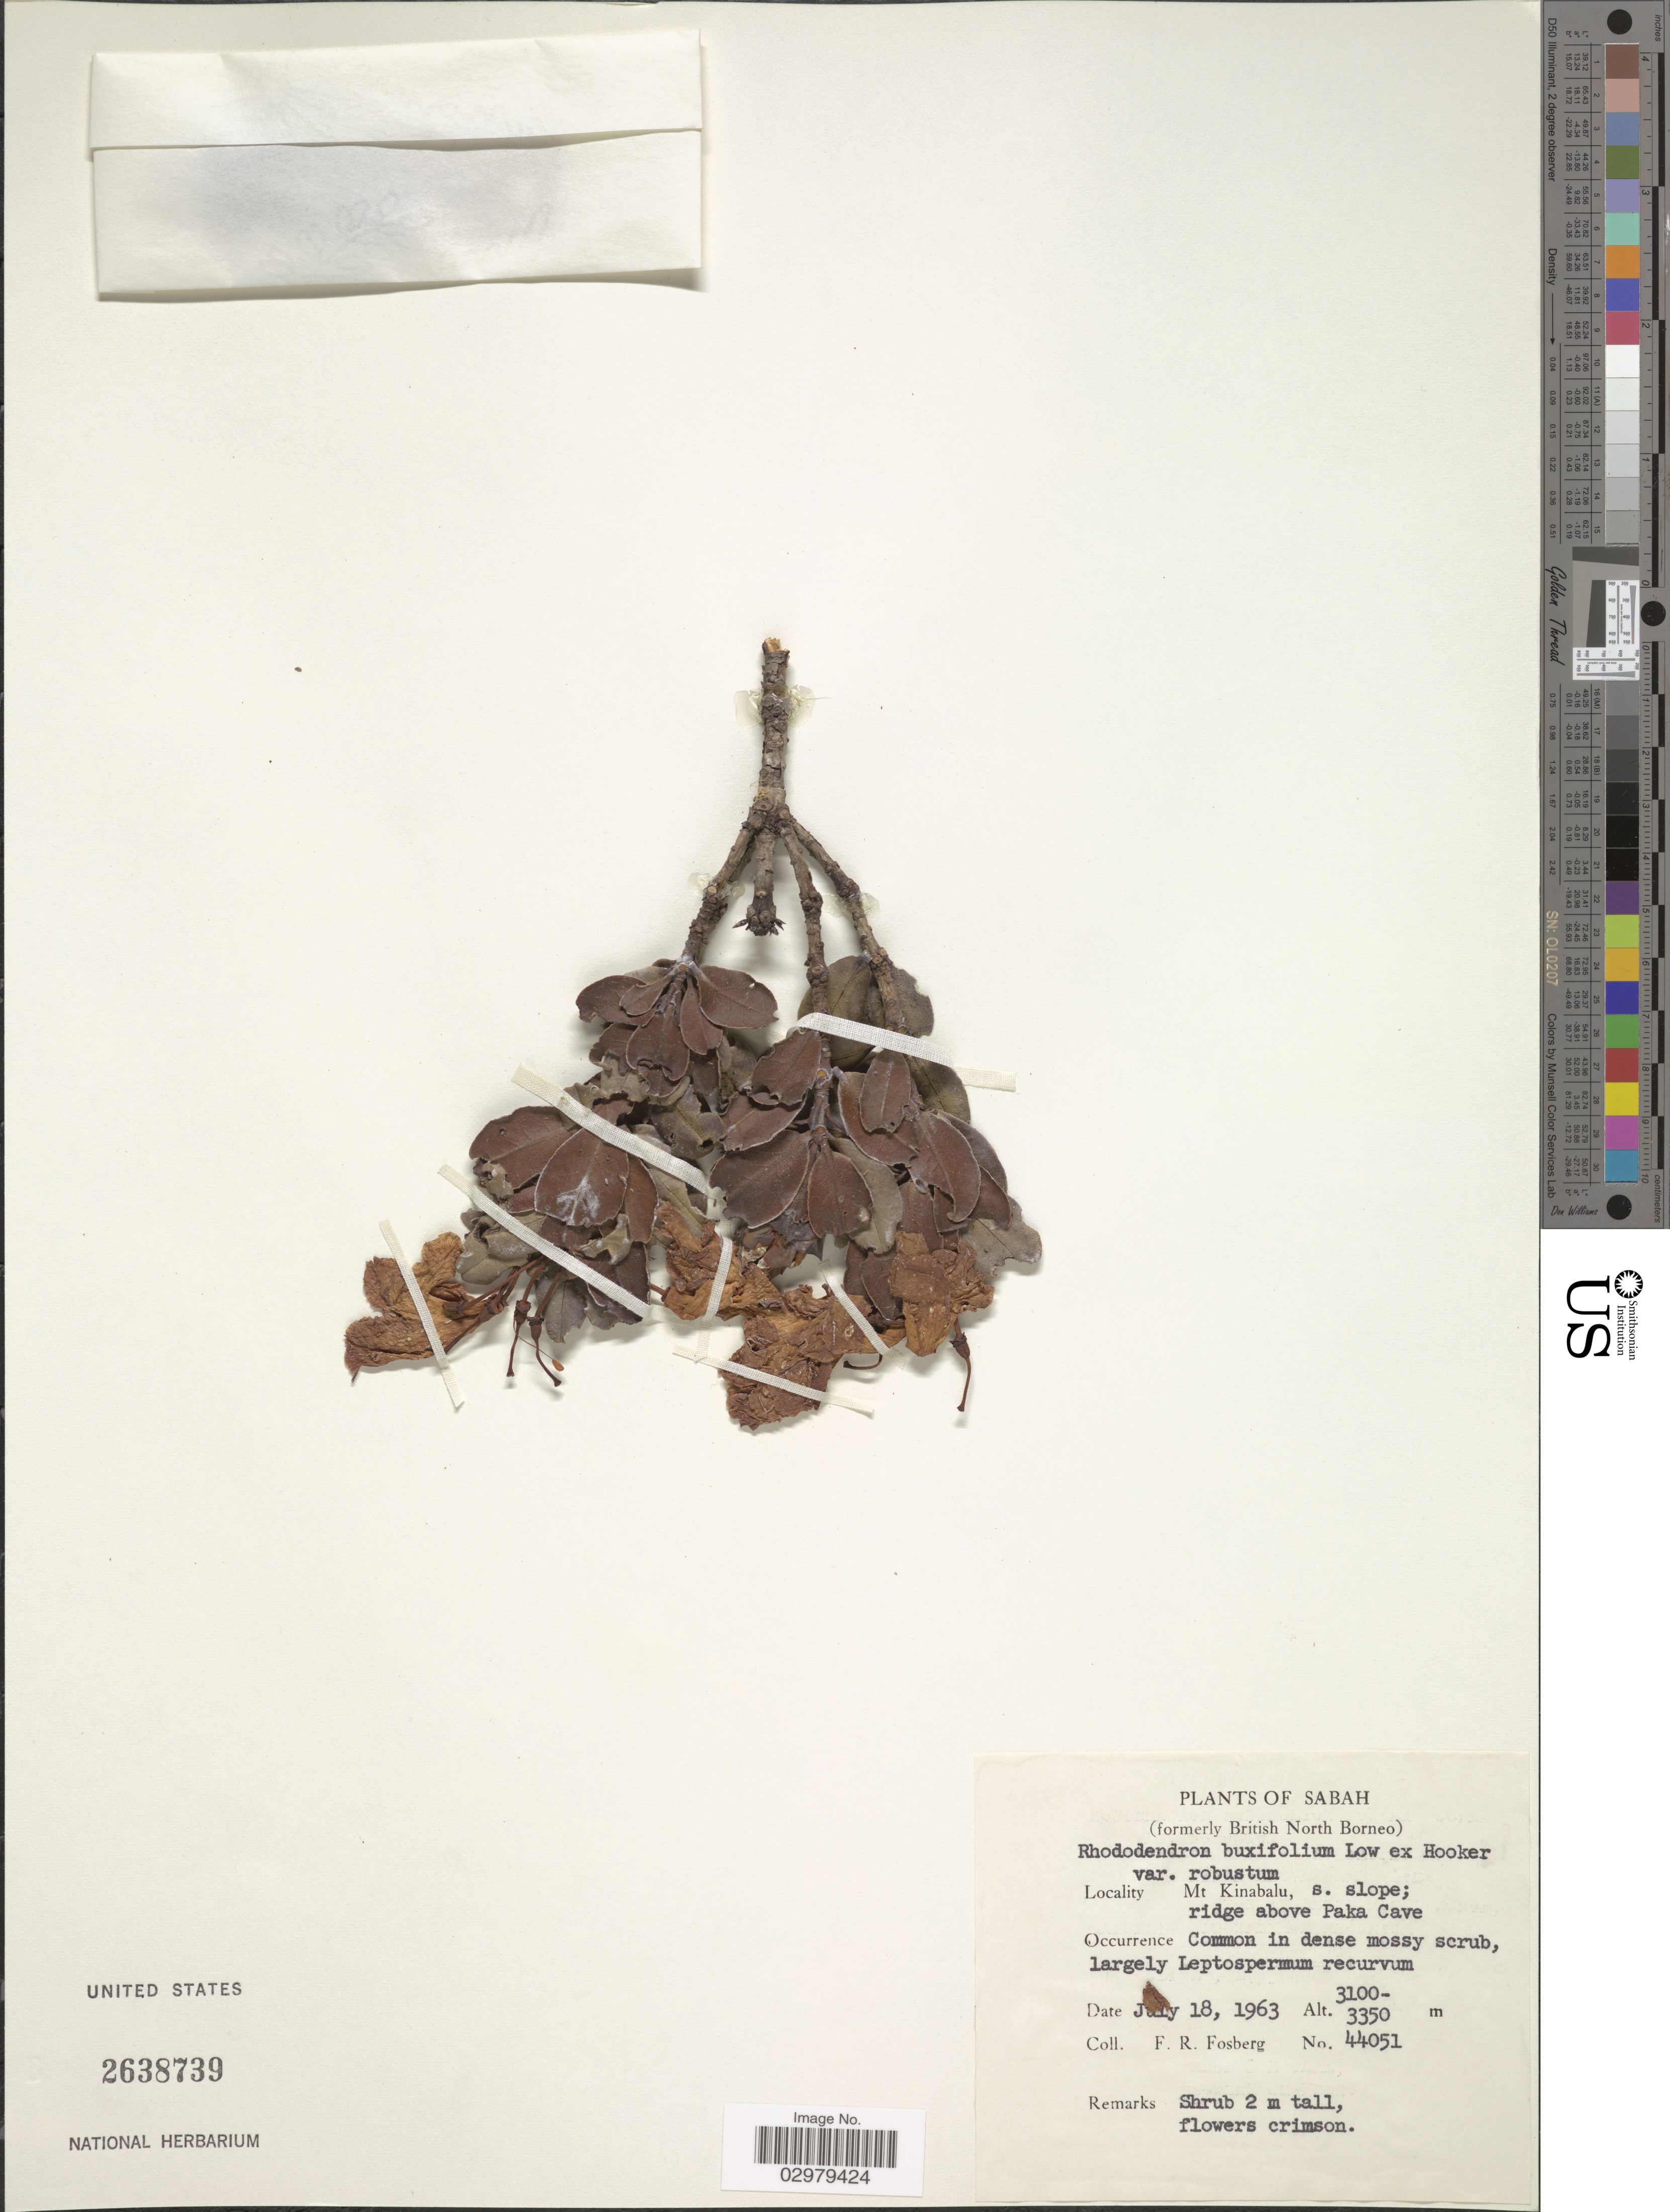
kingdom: Plantae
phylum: Tracheophyta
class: Magnoliopsida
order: Ericales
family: Ericaceae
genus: Rhododendron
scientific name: Rhododendron buxifolium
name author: H. Low ex Hook. f.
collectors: F. R. Fosberg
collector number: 44051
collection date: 1963-07-18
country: Malaysia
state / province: Sabah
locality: (Formerly British North Borneo). [unsure placement] Mt. Kinabalu, s. slope; ridge above Paka Cave.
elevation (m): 3100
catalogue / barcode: US 2638739